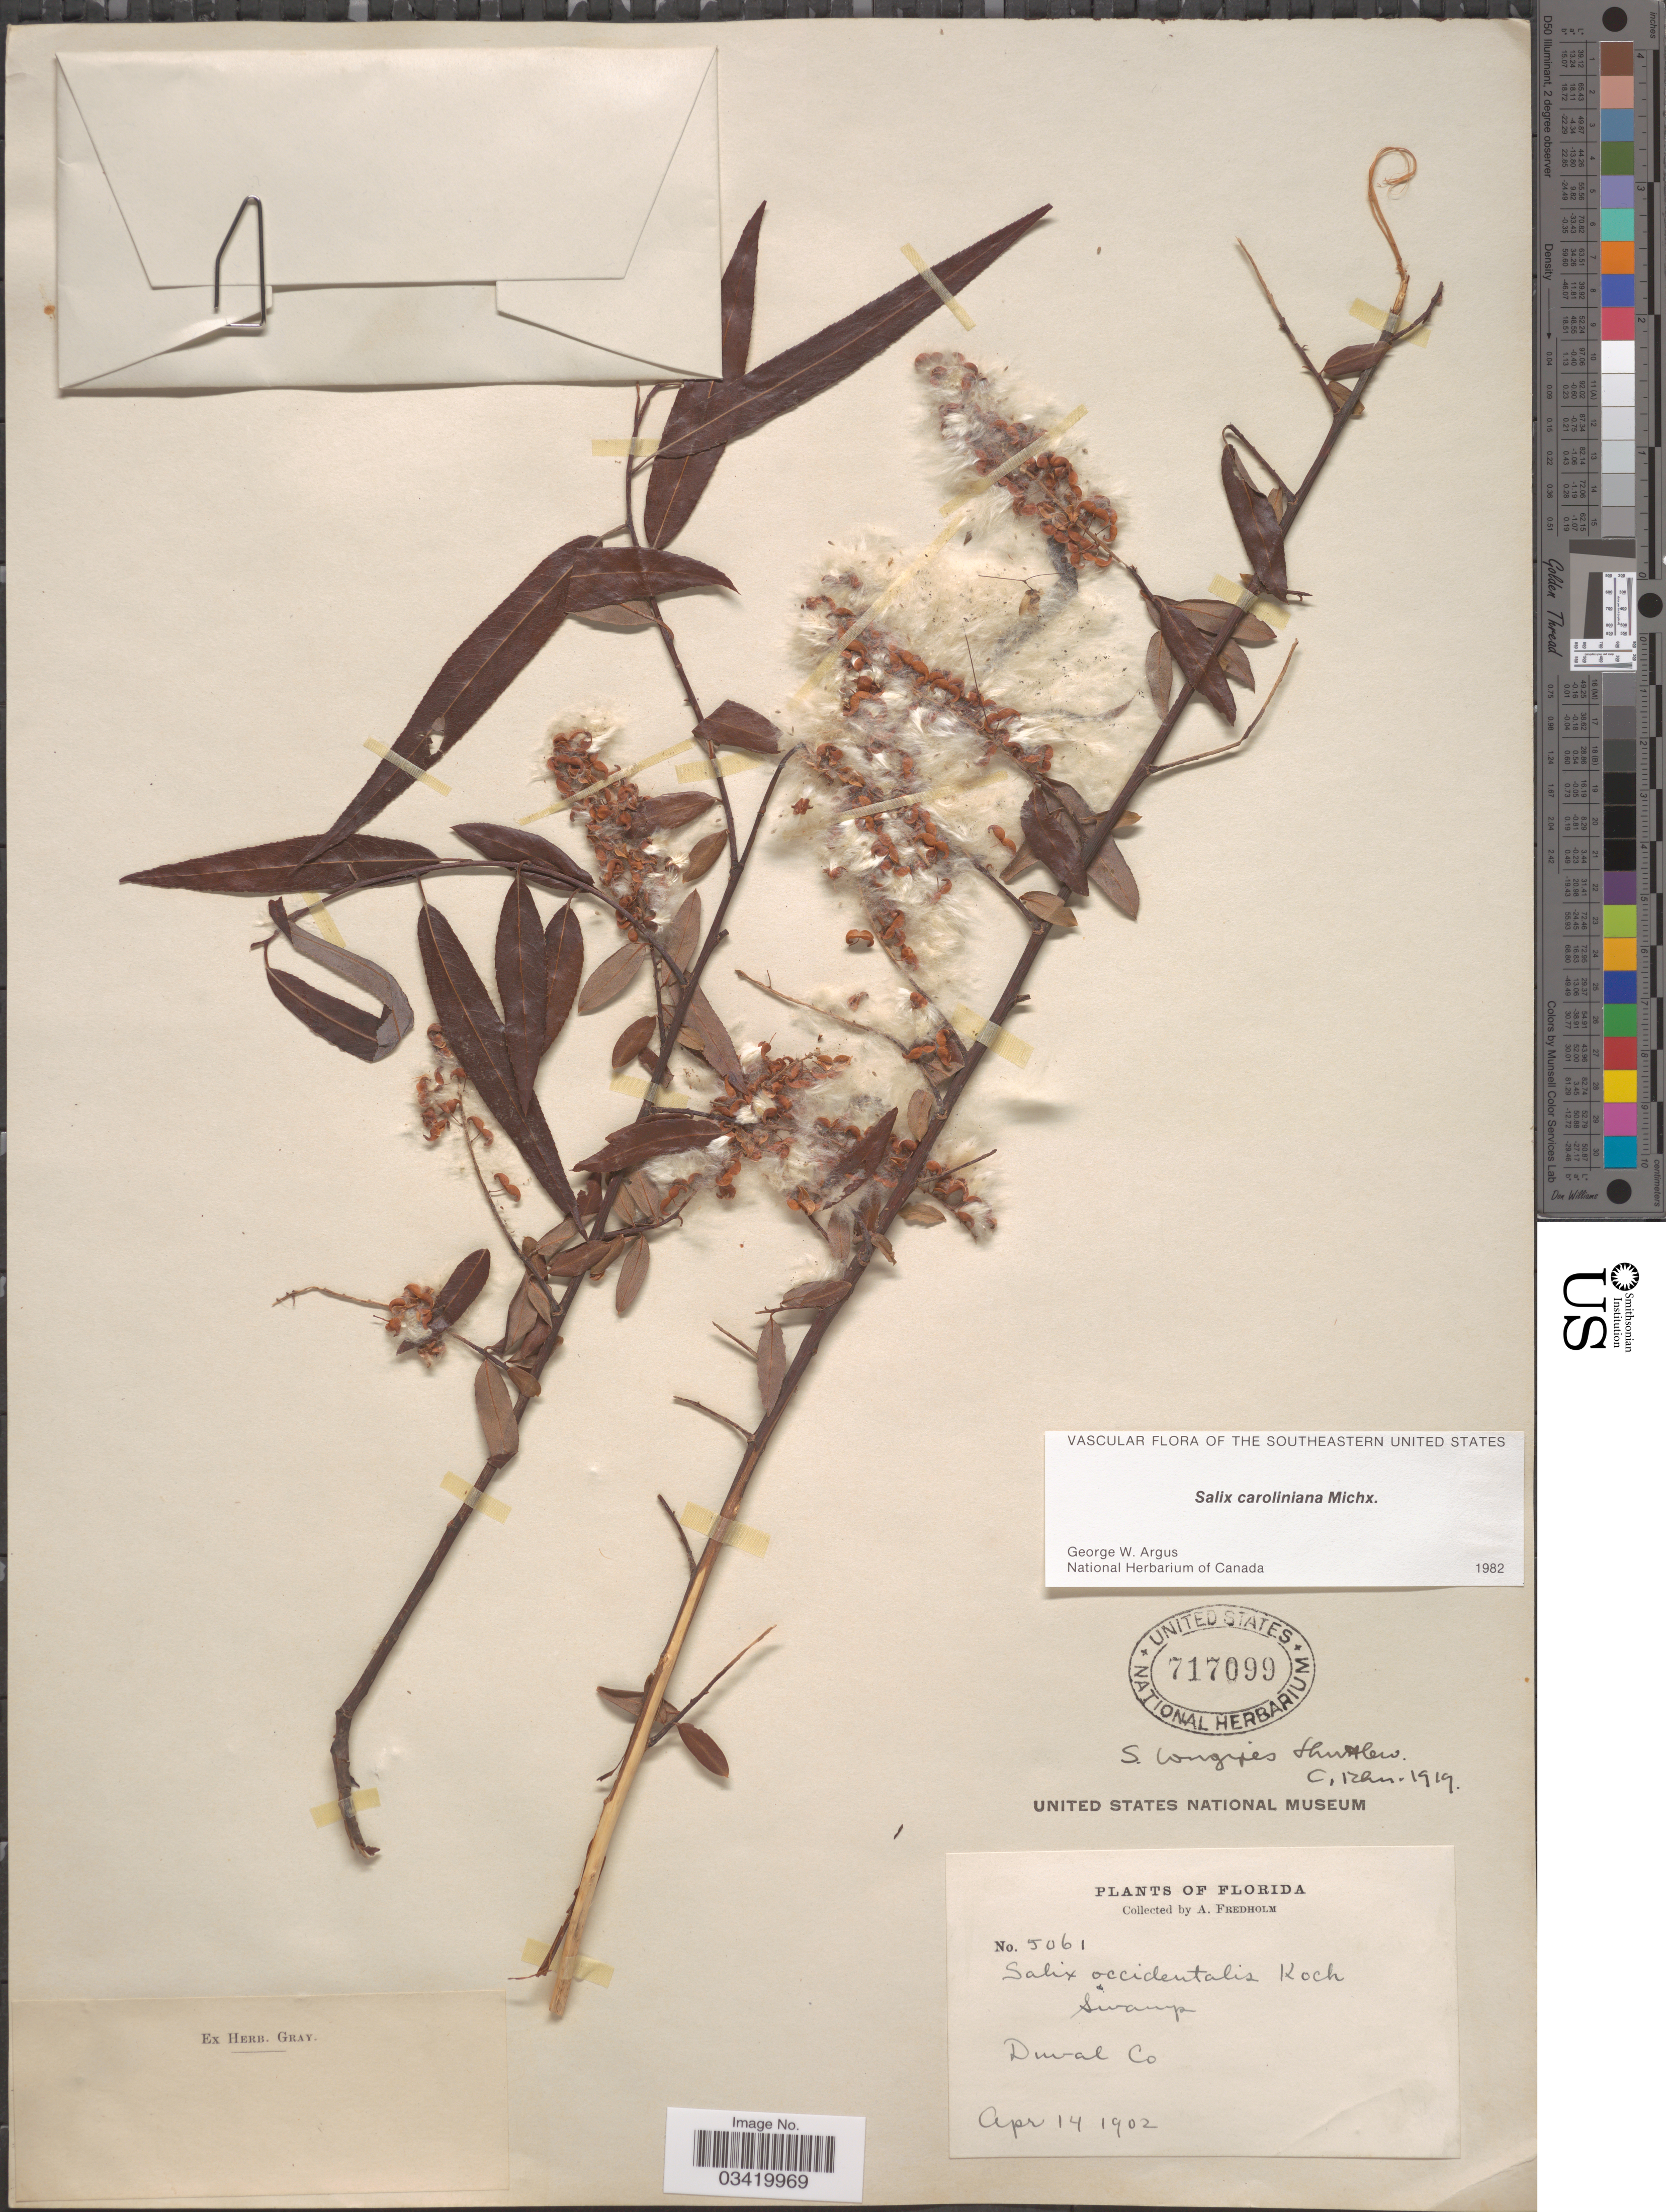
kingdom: Plantae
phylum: Tracheophyta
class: Magnoliopsida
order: Malpighiales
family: Salicaceae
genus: Salix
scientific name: Salix caroliniana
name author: Michx.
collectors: A. Fredholm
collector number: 5061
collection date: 1902-04-14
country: United States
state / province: Florida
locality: Swamp. Duval Co.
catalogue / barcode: US 717099